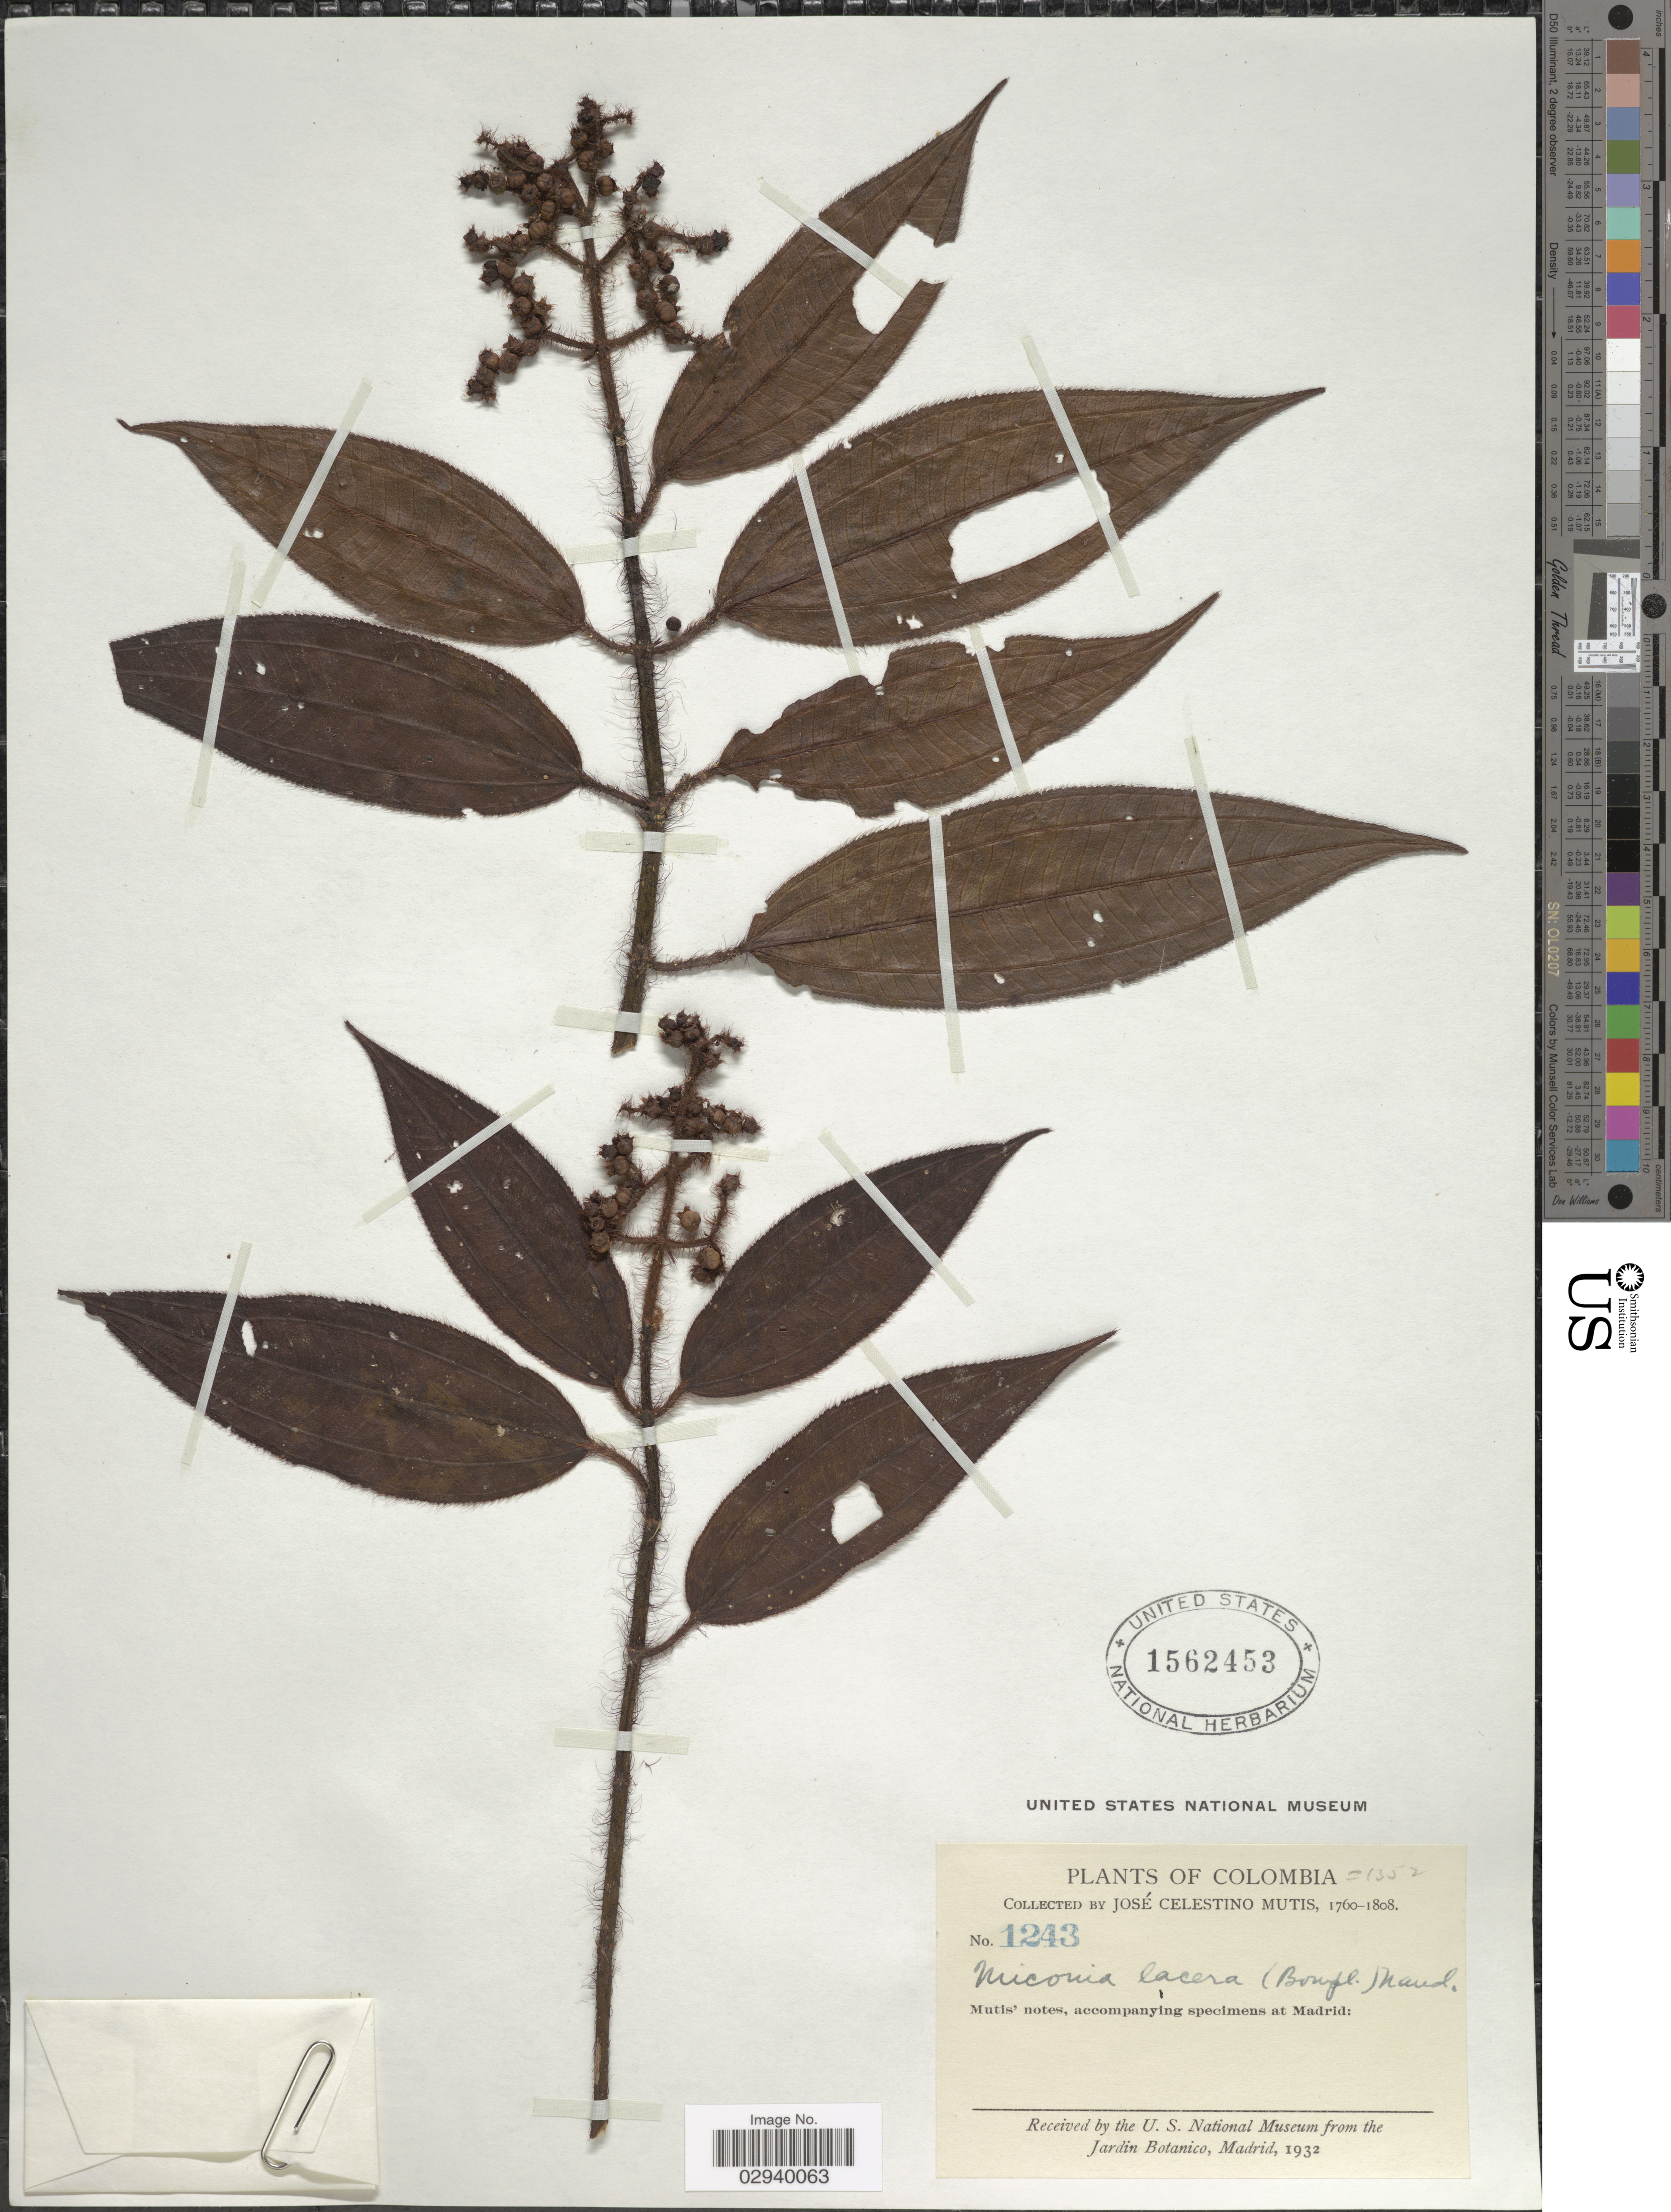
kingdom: Plantae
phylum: Tracheophyta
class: Magnoliopsida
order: Myrtales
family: Melastomataceae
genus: Miconia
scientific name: Miconia lacera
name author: (Bonpl.) Naudin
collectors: J. C. B. Mutis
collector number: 1243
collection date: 1760/1808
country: Colombia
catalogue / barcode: US 1562453